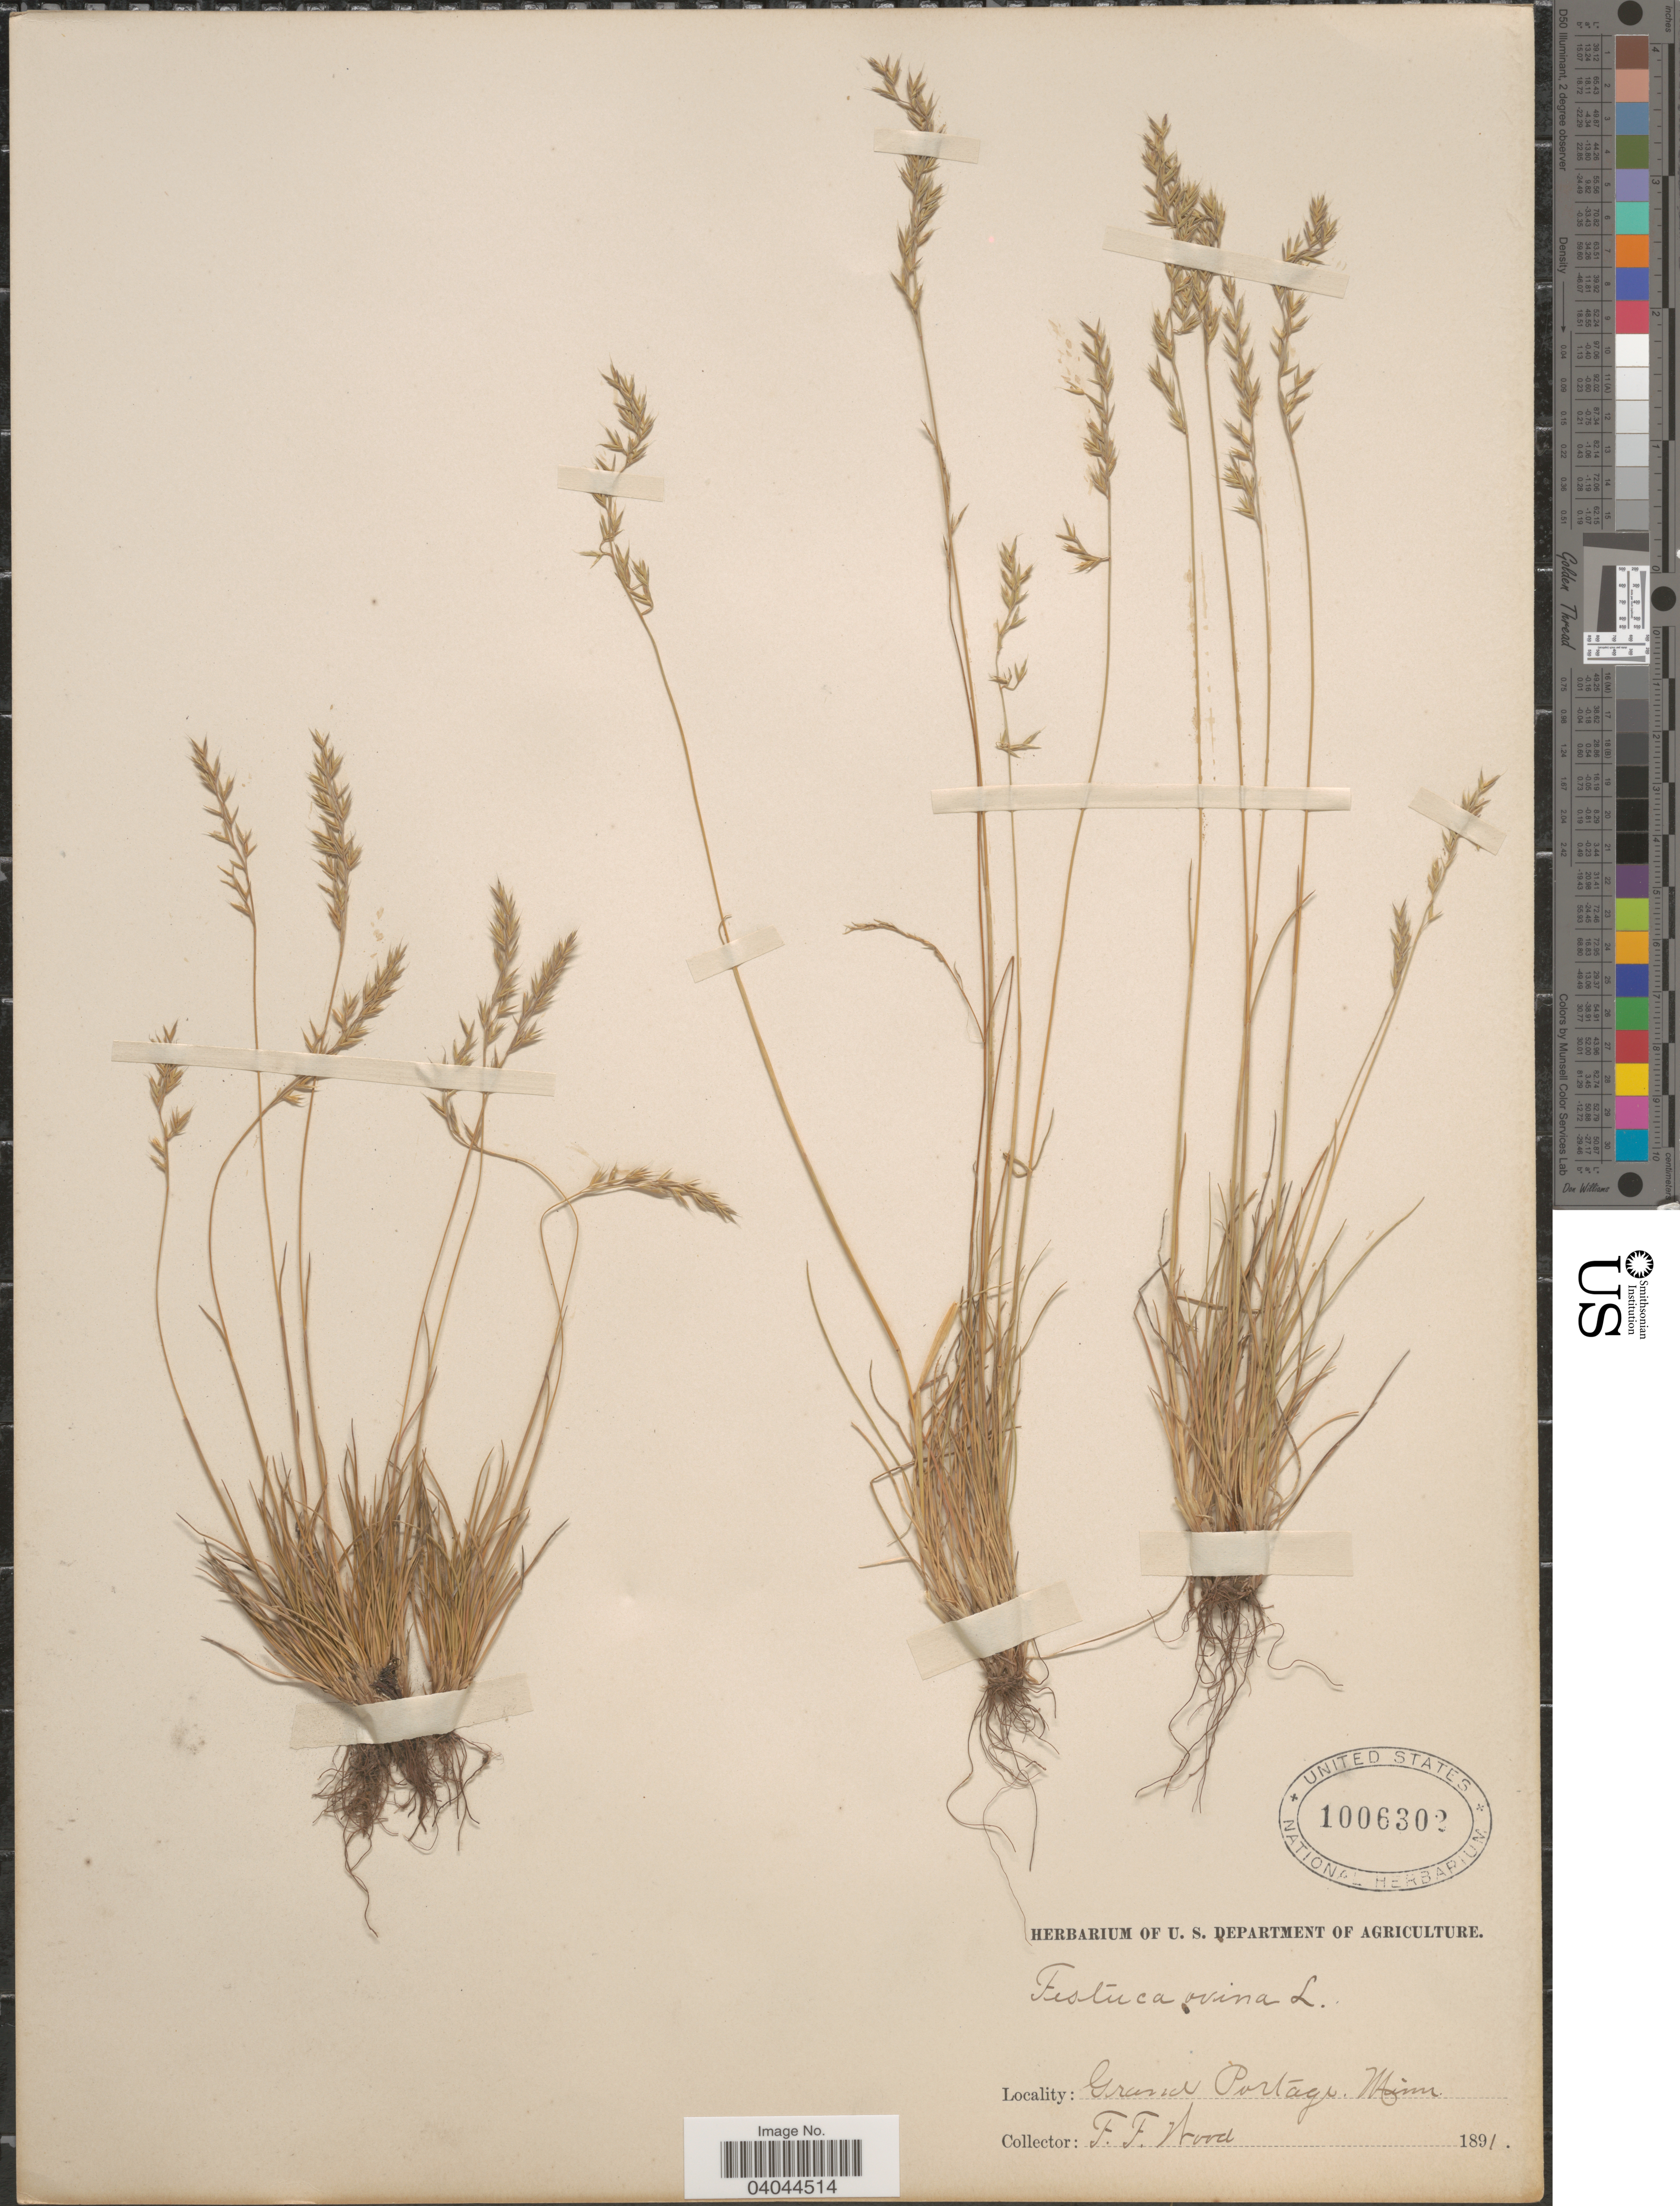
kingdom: Plantae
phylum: Tracheophyta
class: Liliopsida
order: Poales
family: Poaceae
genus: Festuca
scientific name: Festuca ovina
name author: L.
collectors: F. Wood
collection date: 1891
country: United States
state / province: Minnesota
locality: Grand Portage.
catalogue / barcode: US 1006302